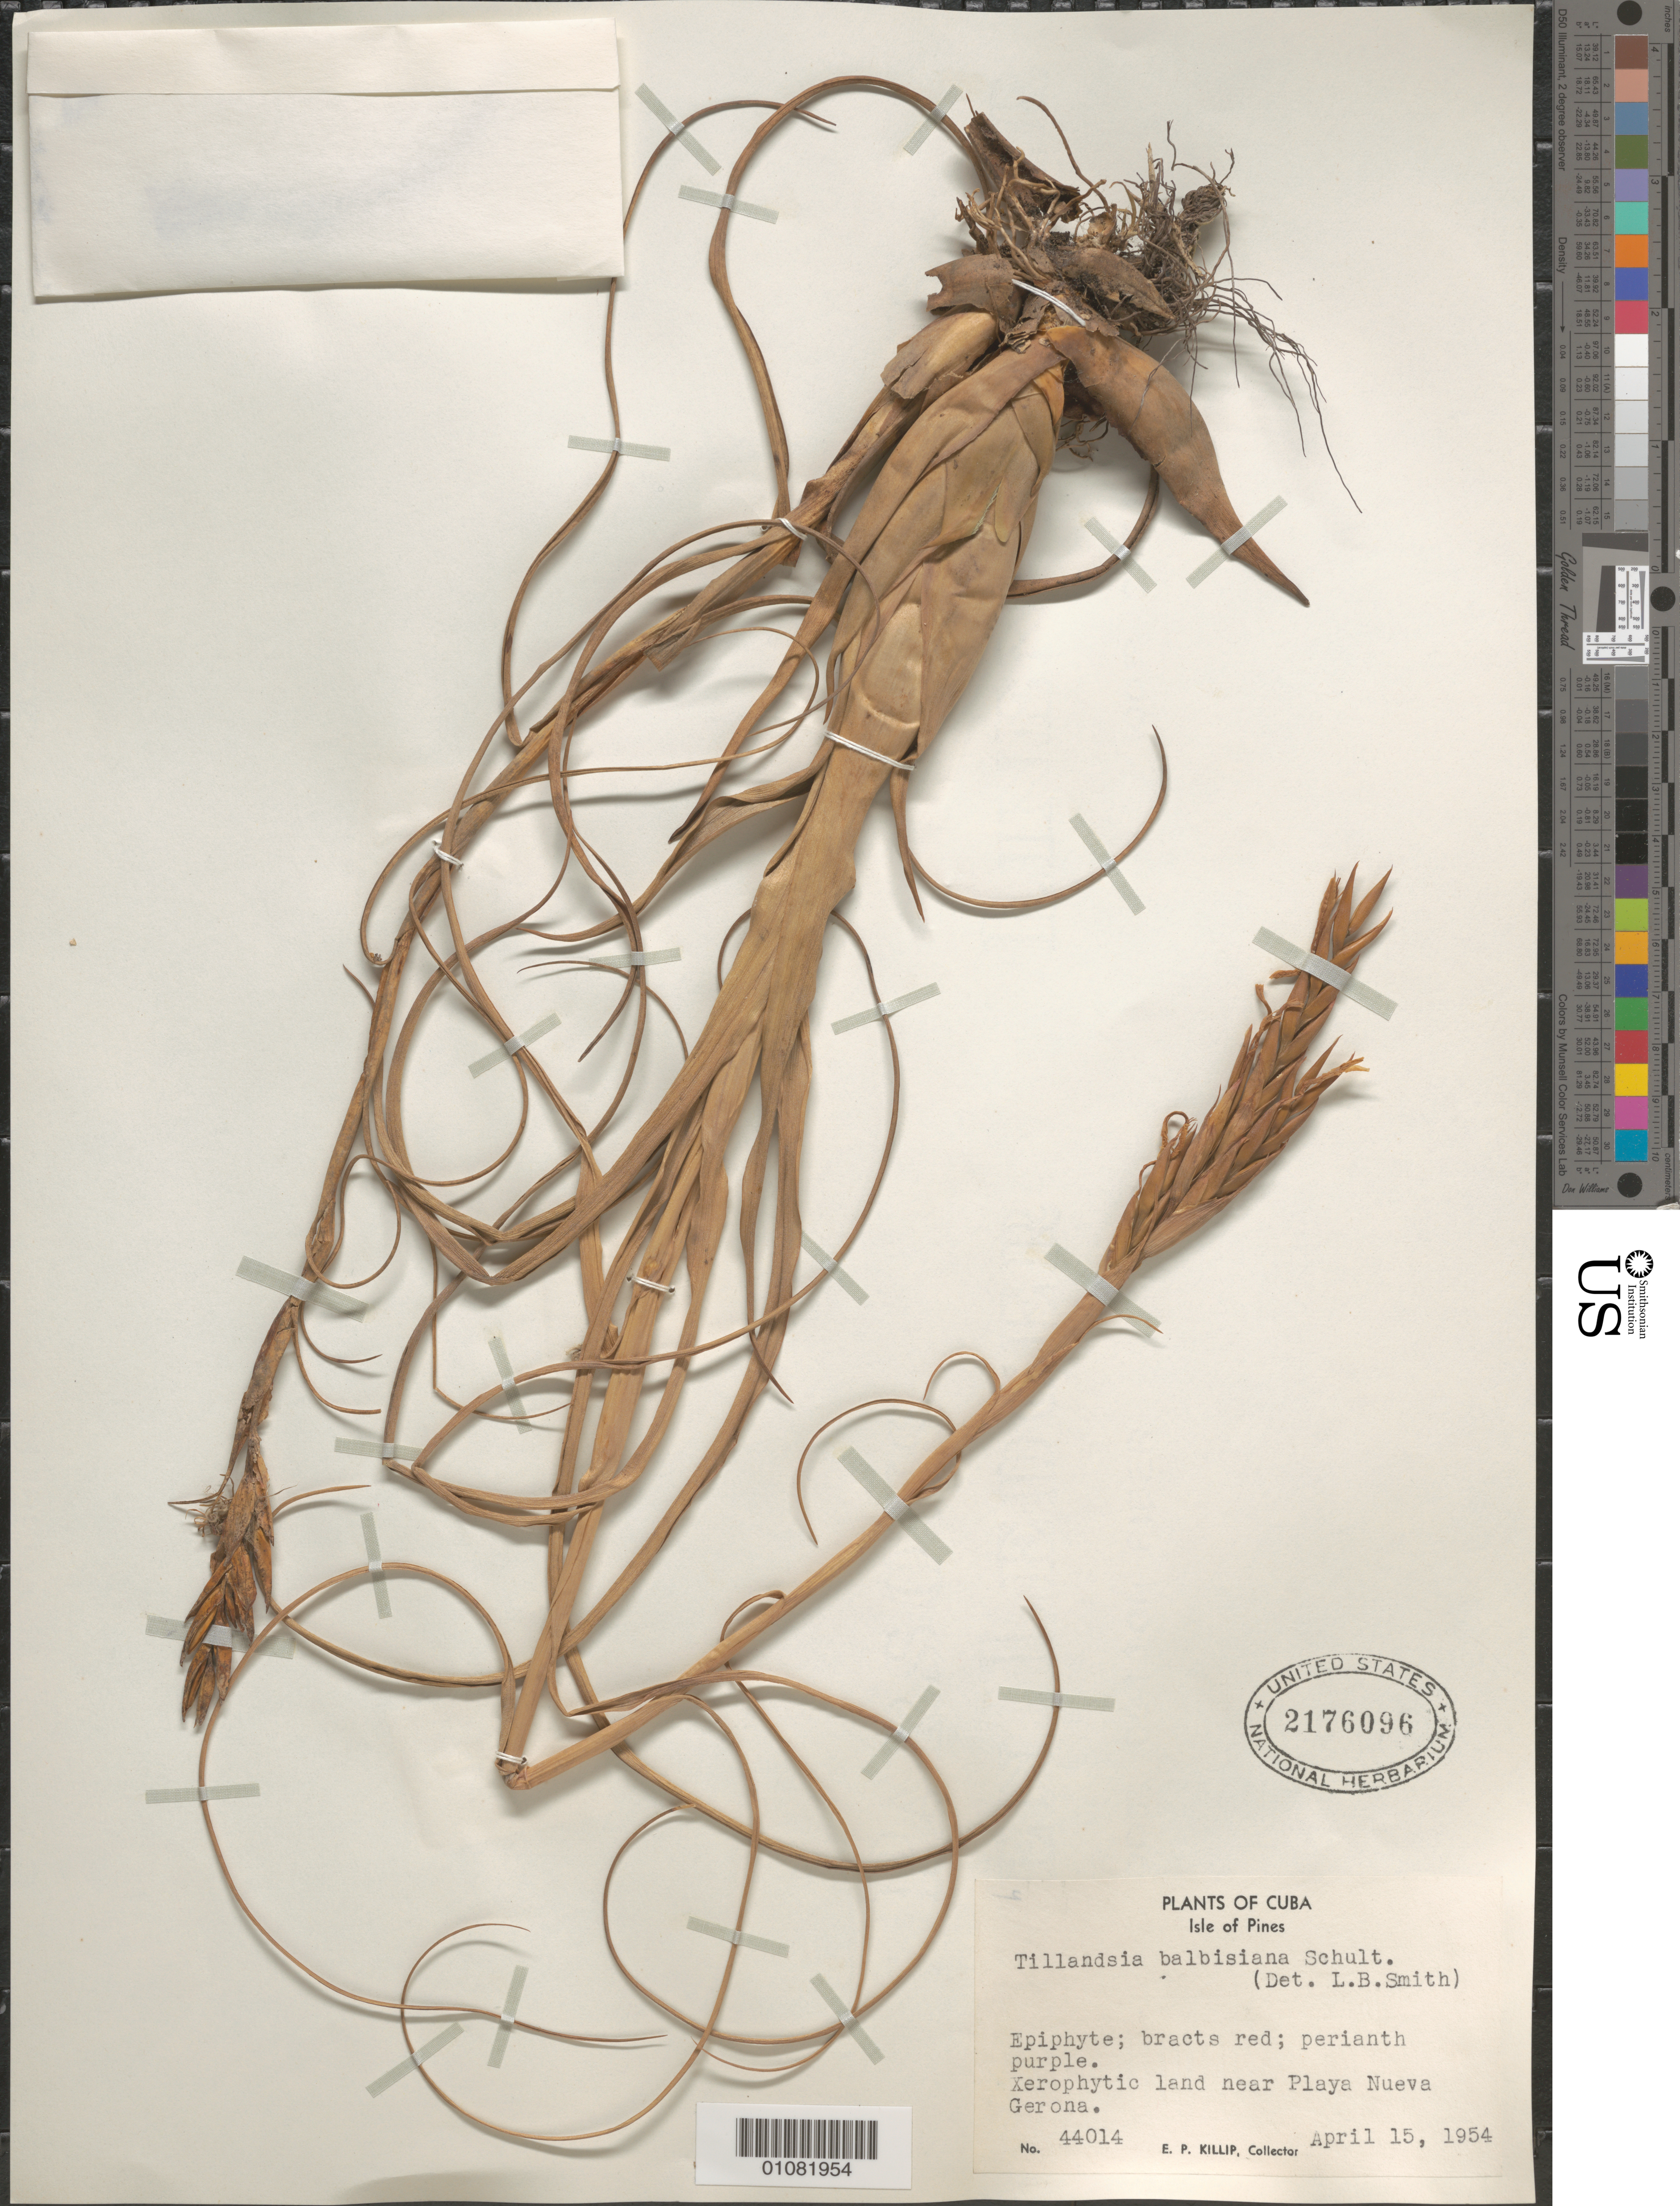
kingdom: Plantae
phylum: Tracheophyta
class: Liliopsida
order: Poales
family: Bromeliaceae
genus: Tillandsia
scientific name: Tillandsia balbisiana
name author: Schult. f.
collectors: E. P. Killip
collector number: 44014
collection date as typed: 15 Apr 1954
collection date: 1954-04-15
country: Cuba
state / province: Isla de la Juventud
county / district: Dry forest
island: Isla de la Juventud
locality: near Playa Nueva Gerona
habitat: Xerophytic land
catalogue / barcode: US 2176096